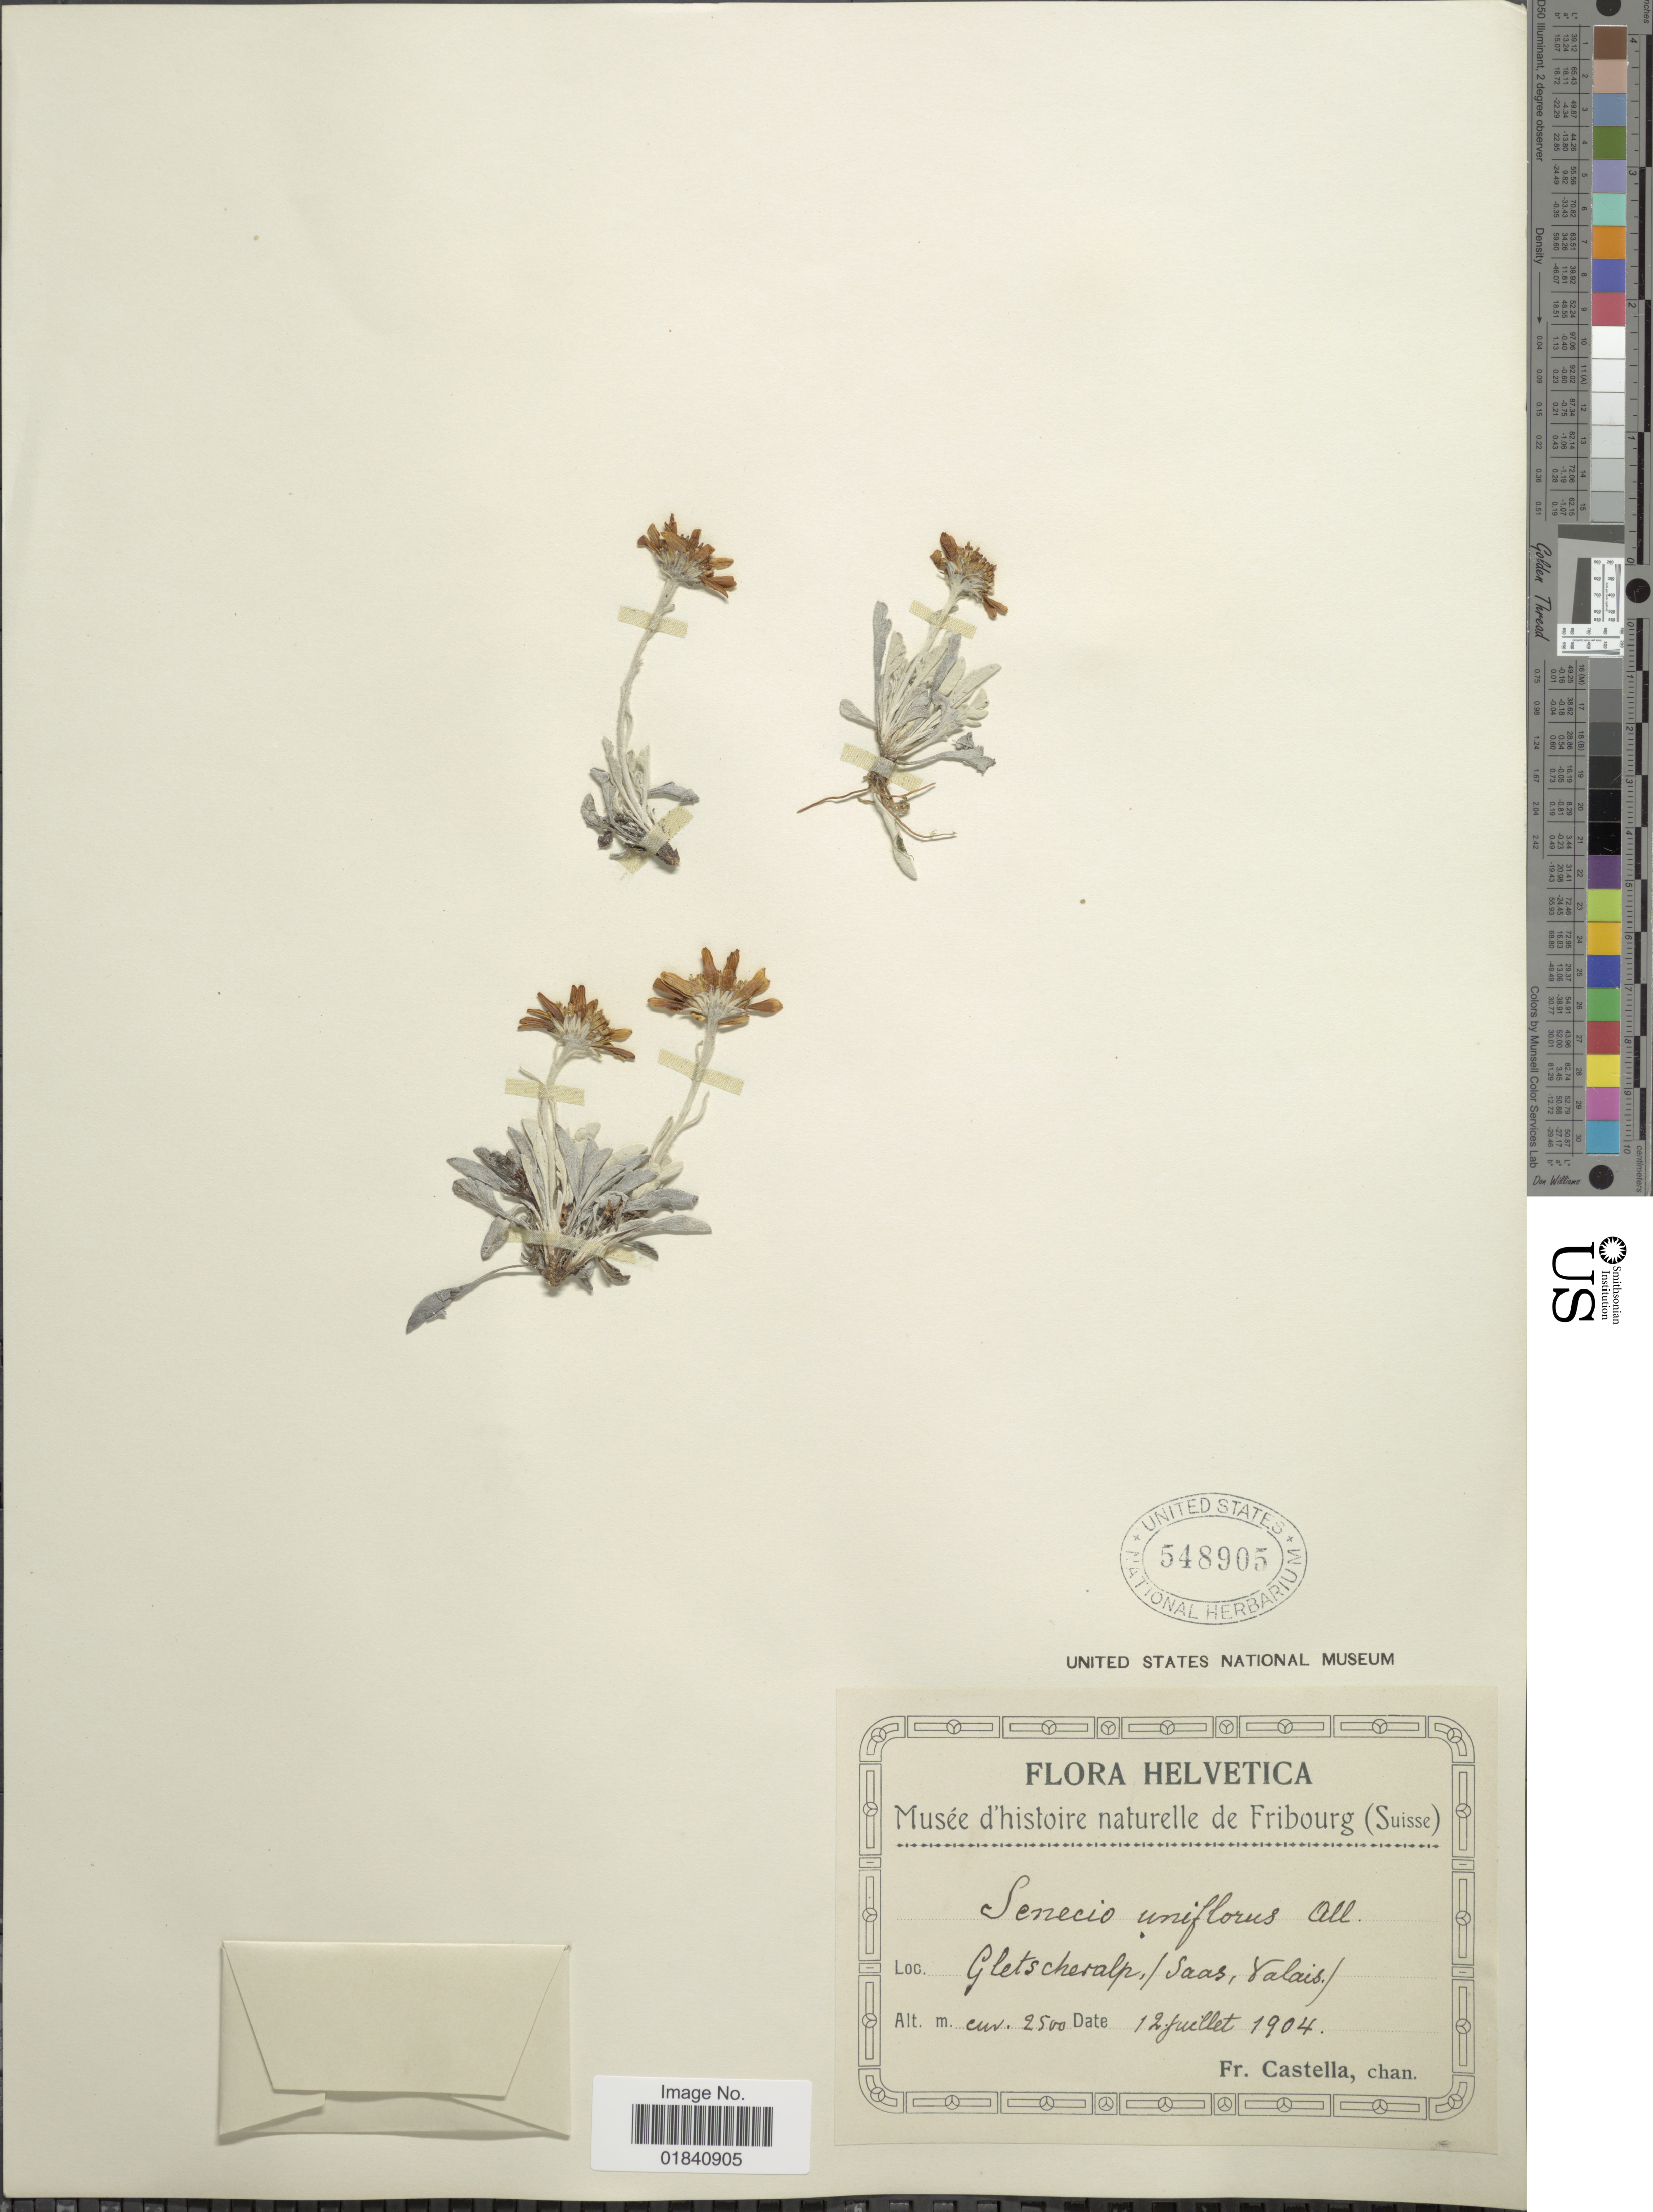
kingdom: Plantae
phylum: Tracheophyta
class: Magnoliopsida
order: Asterales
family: Asteraceae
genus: Jacobaea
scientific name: Jacobaea uniflora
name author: (All.) Veldkamp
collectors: Fr. Castella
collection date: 1904-07-12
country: Switzerland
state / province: Valais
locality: Gletscheralp, (Saas, Valais)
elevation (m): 2500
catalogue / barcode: US 548905